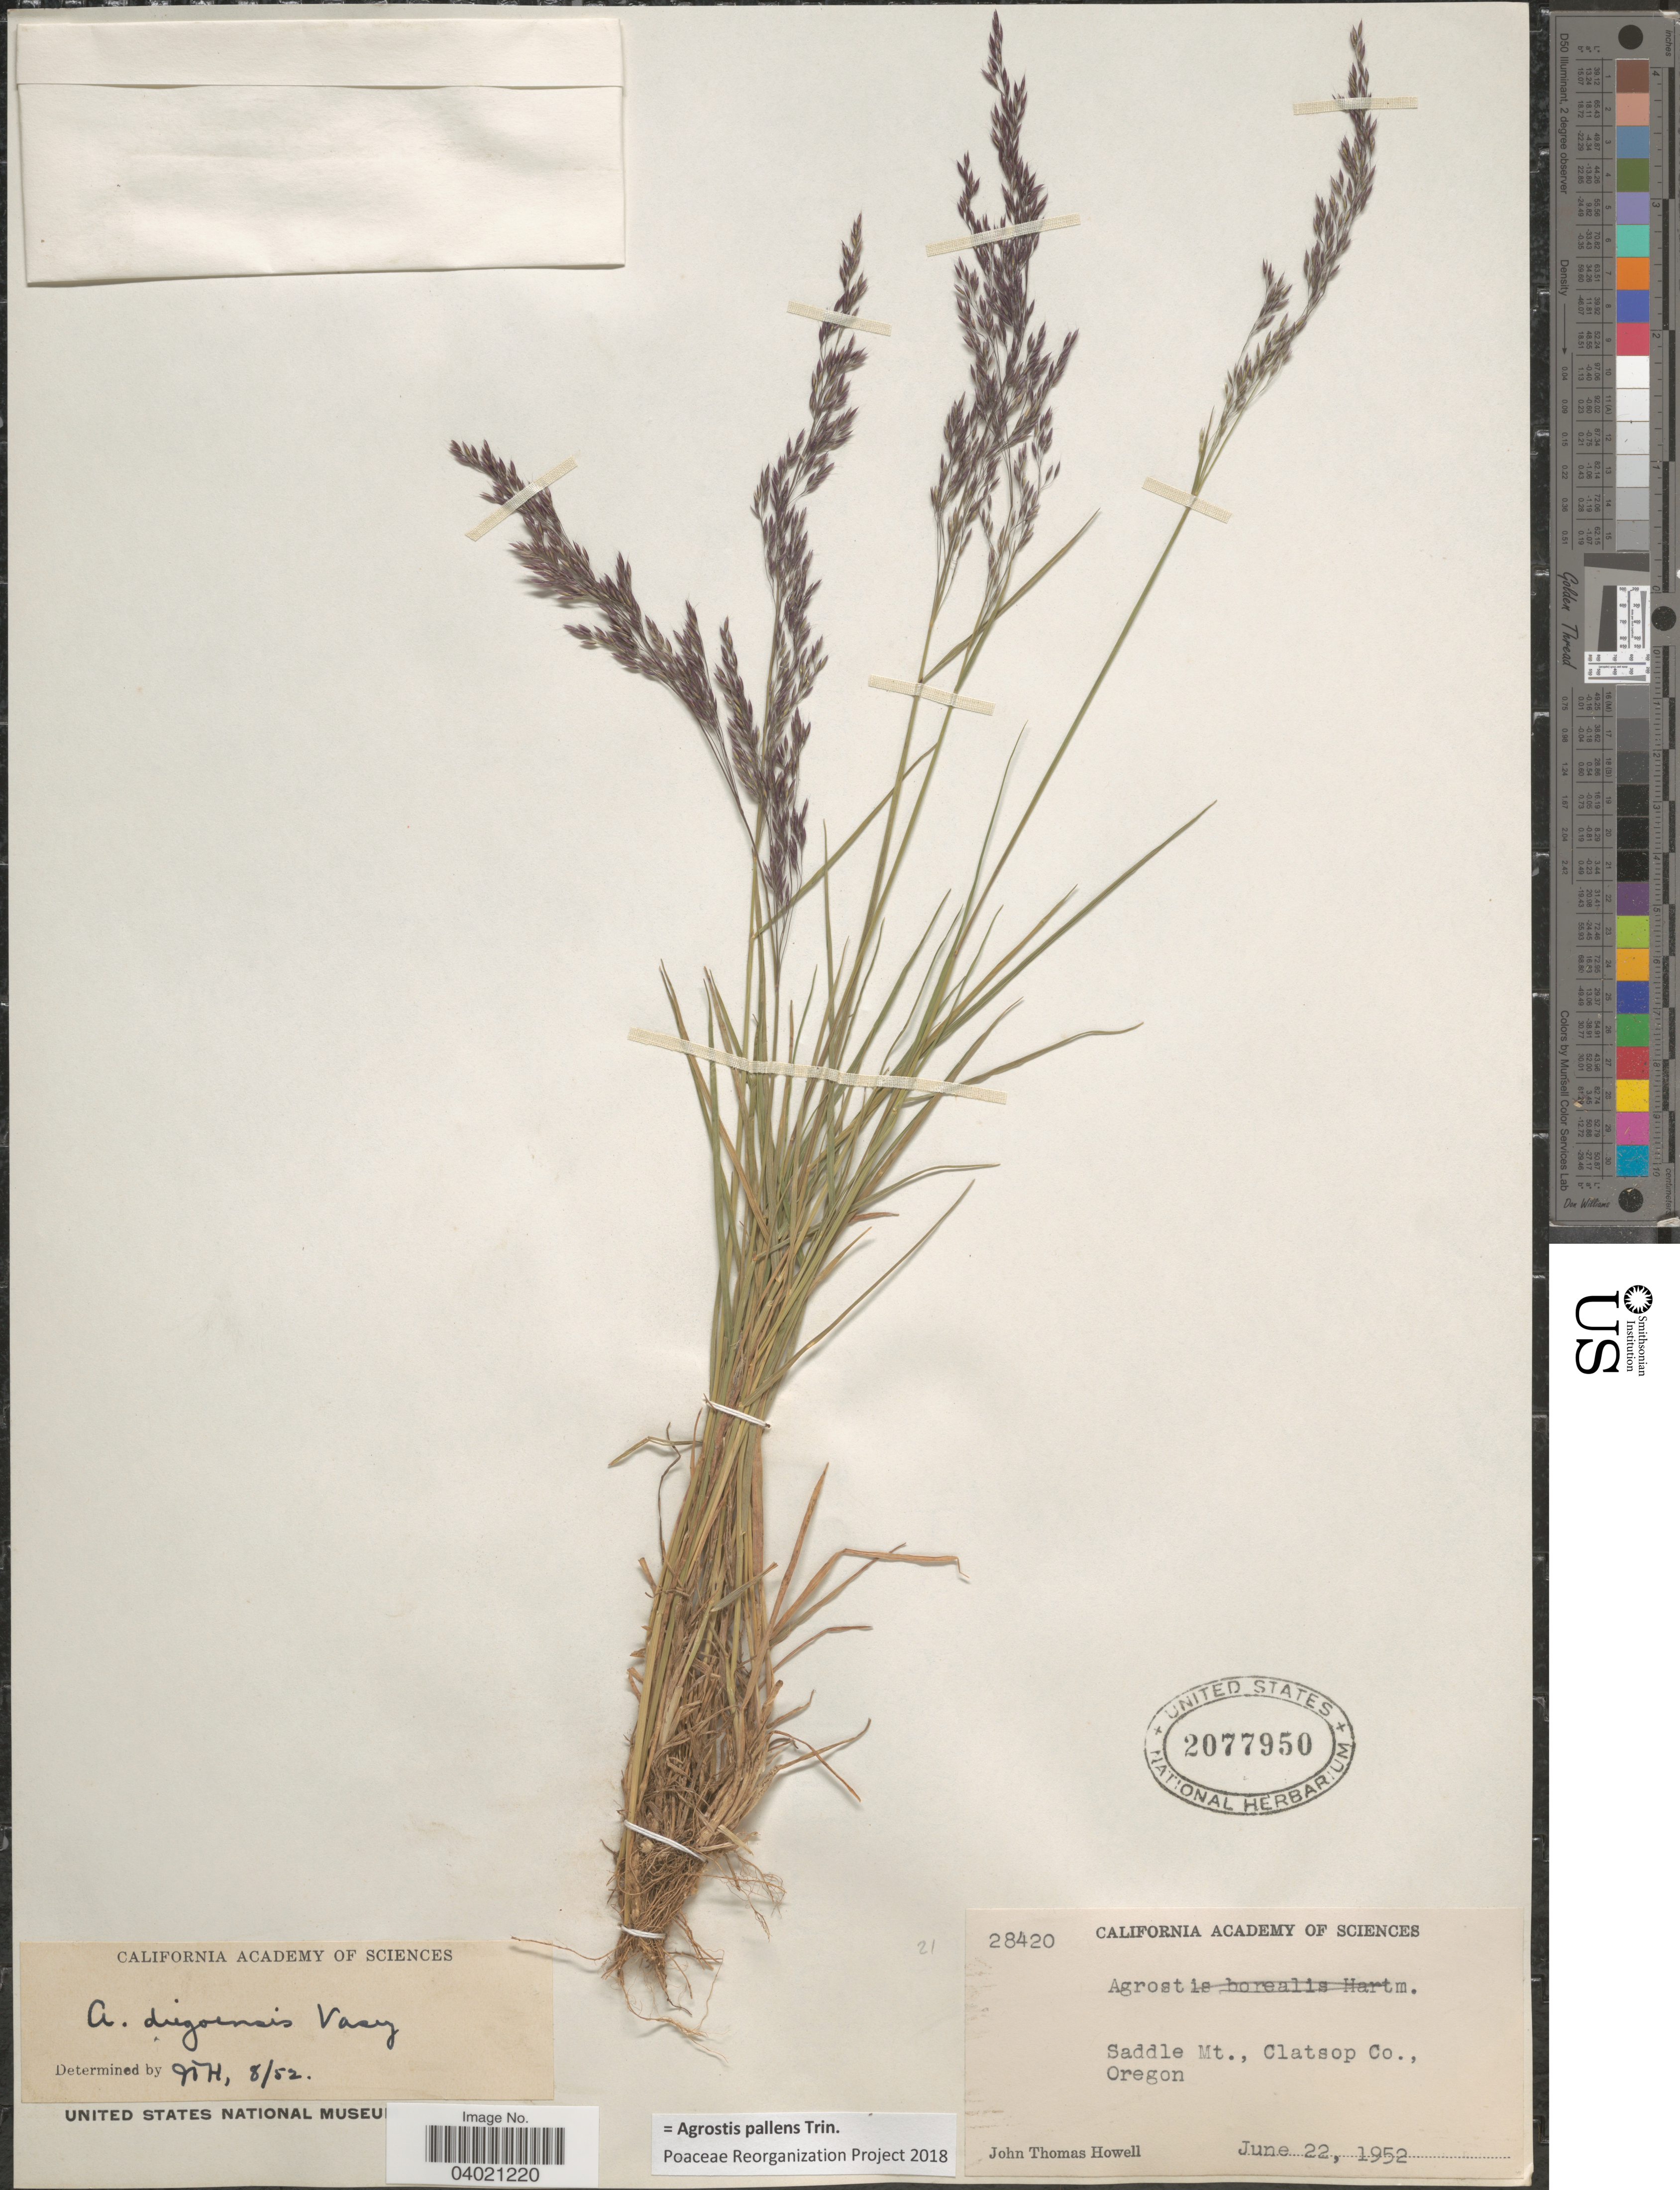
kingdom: Plantae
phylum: Tracheophyta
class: Liliopsida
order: Poales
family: Poaceae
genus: Agrostis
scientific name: Agrostis pallens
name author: Trin.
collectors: J. T. Howell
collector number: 28420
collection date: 1952-06-22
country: United States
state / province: Oregon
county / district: Clatsop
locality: Saddle Mt., Clatsop Co.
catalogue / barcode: US 2077950